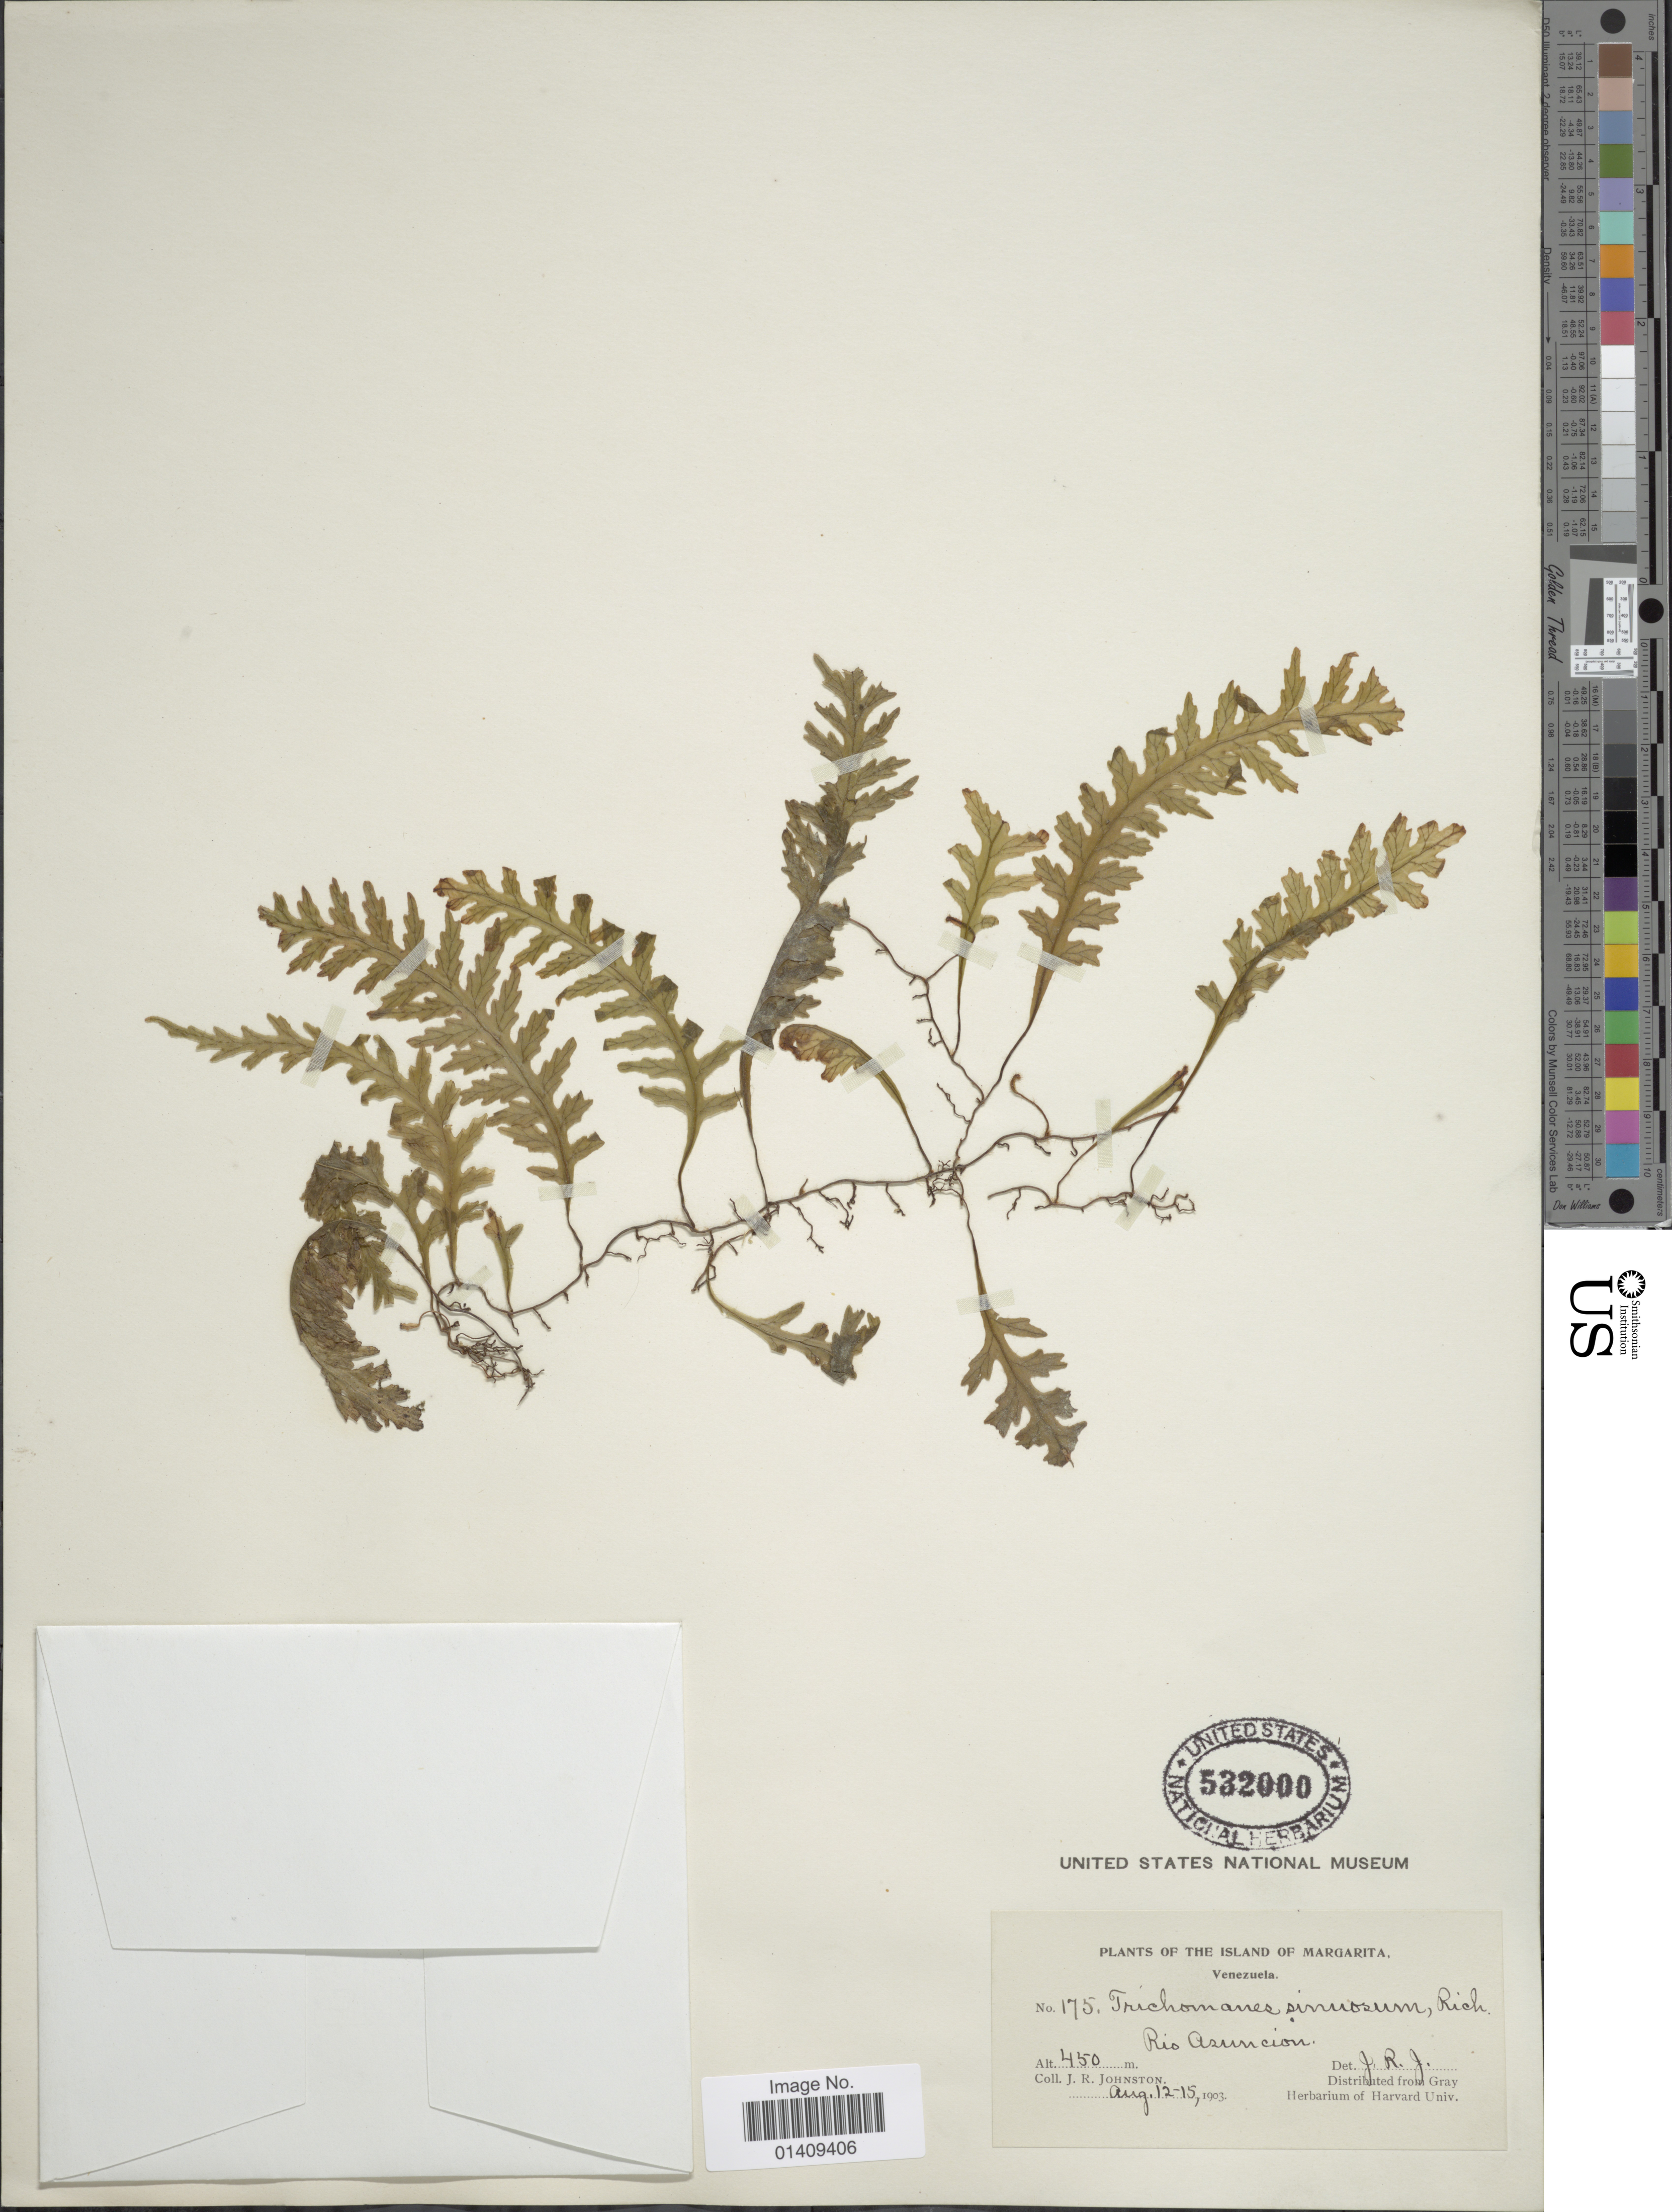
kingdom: Plantae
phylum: Tracheophyta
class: Polypodiopsida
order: Hymenophyllales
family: Hymenophyllaceae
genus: Trichomanes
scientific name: Trichomanes polypodioides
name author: L.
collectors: J. Johnston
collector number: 175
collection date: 1903-08-12/1903-08-15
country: Venezuela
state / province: Nueva Esparta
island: Margarita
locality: The Island of Margarita Rio Azuncion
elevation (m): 450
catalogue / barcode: US 532000